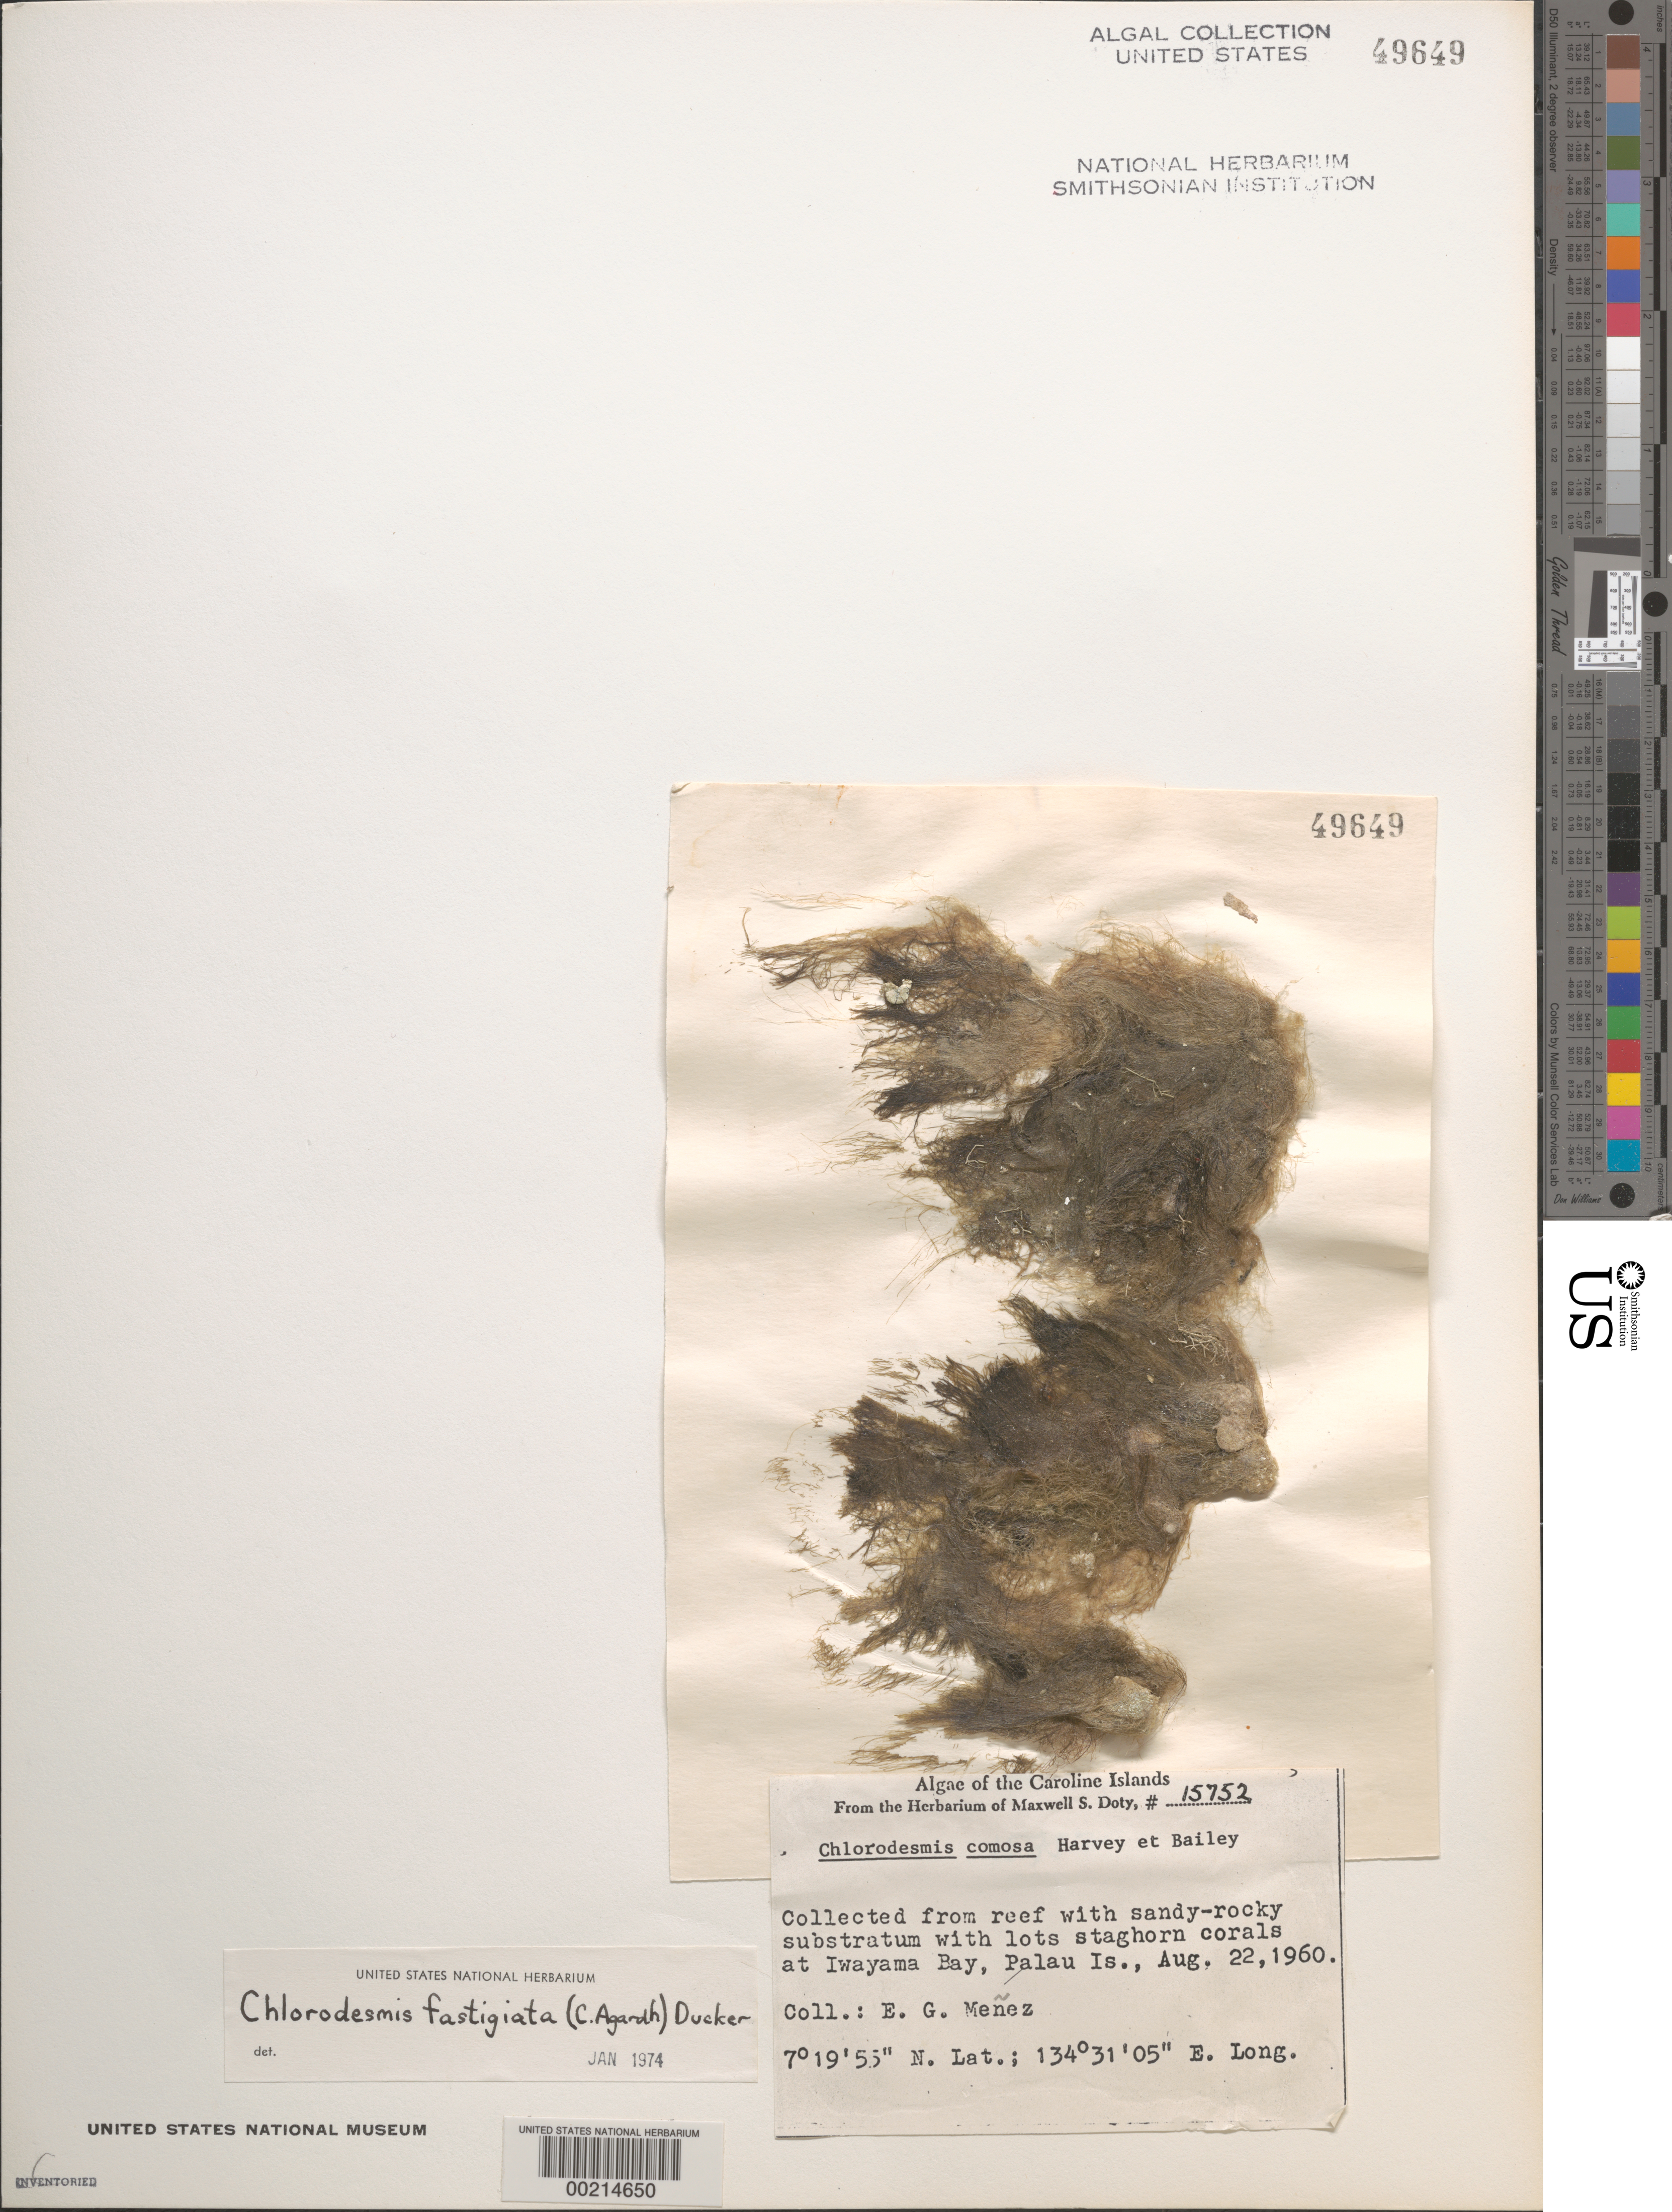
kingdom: Plantae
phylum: Chlorophyta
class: Ulvophyceae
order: Bryopsidales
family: Udoteaceae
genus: Chlorodesmis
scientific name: Chlorodesmis fastigiata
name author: (C. Agardh) S.C. Ducker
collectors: Meñez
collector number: MSD 15752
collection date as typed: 22 Aug 1960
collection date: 1960-08-22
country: Palau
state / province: Koror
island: Oreor (Koror)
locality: Iwayama Bay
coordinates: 7 19' 55" N, 134 31' 05" E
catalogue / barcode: US 49649